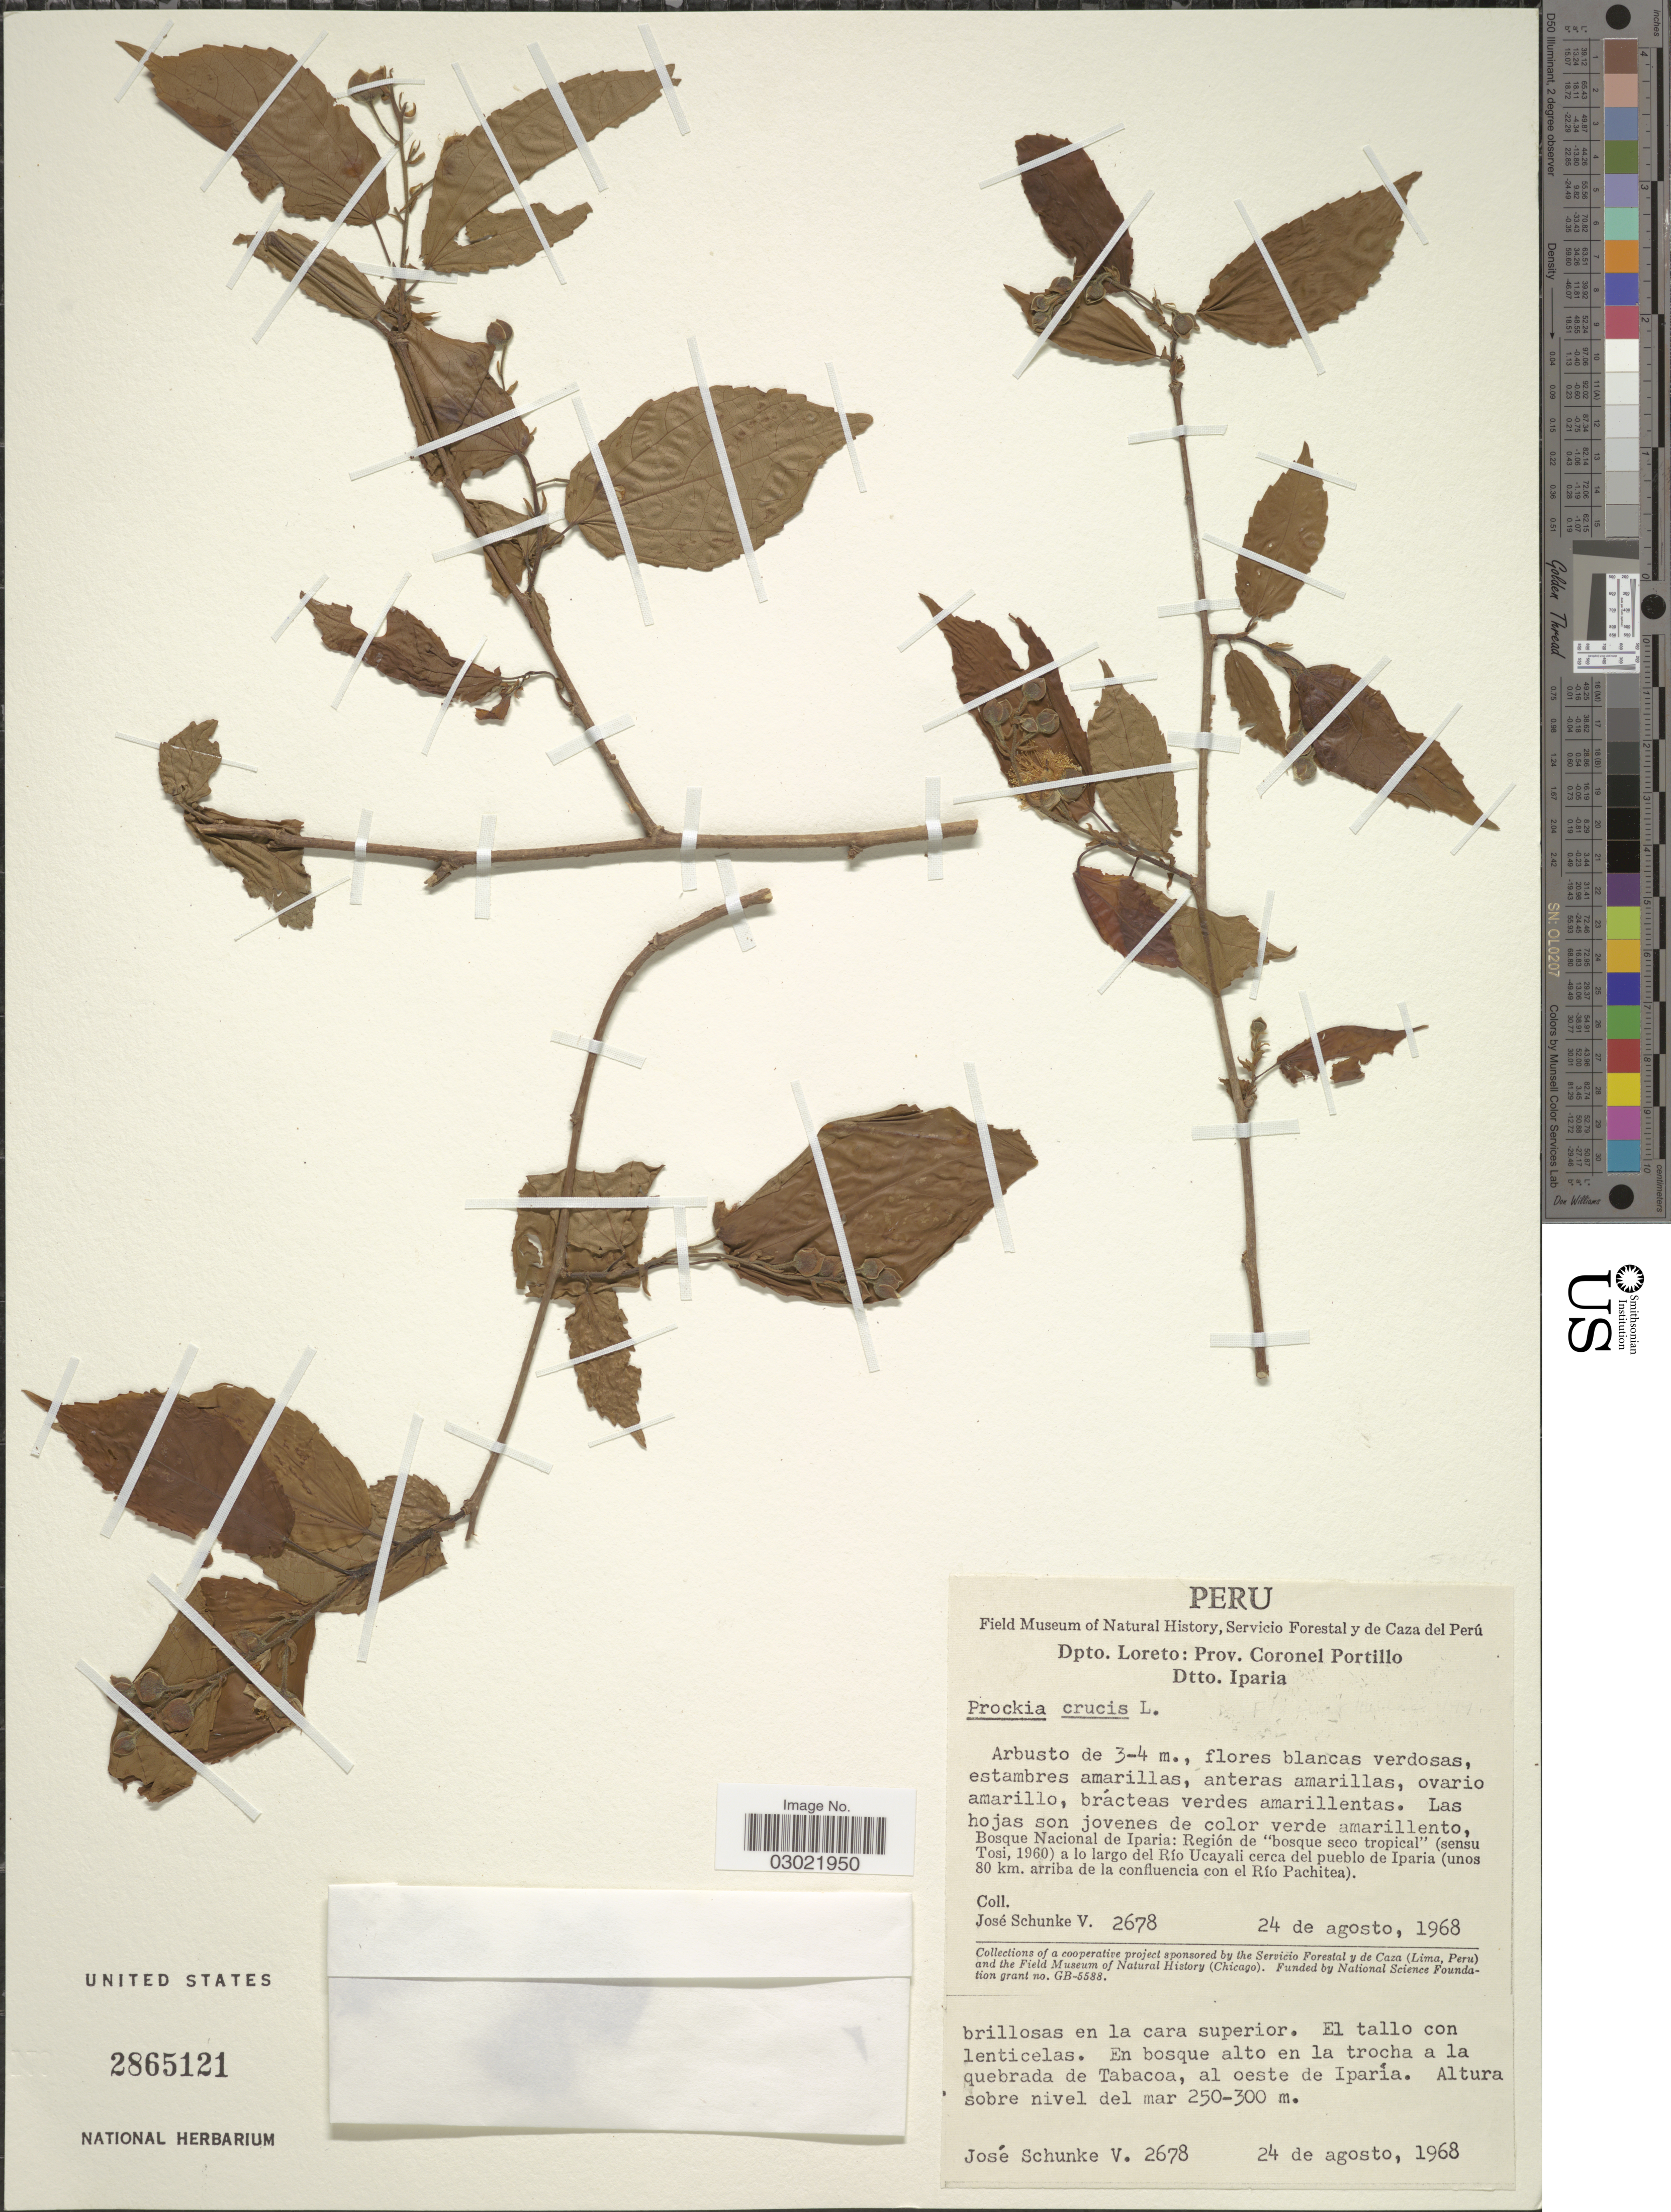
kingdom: Plantae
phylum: Tracheophyta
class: Magnoliopsida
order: Malpighiales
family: Salicaceae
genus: Prockia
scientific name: Prockia crucis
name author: P. Browne ex L.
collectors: J. Schunke Vigo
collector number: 2678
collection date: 1968-08-24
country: Peru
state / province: Loreto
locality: Dpto. Loreto: Prov. Coronel Portillo. Dtto. Iparia. Bosque Nacional de Iparia: Región de "bosque seco tropical" (sensu Tosi, 1960) a lo largo del Río Ucayali cerca del pueblo de Iparia (unos 80 km. arriba de la confluencia con el Río Pachitea). En bosque alto en la trocha a la quebrada Tabacoa, al oeste de Iparía.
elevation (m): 250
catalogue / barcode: US 2865121